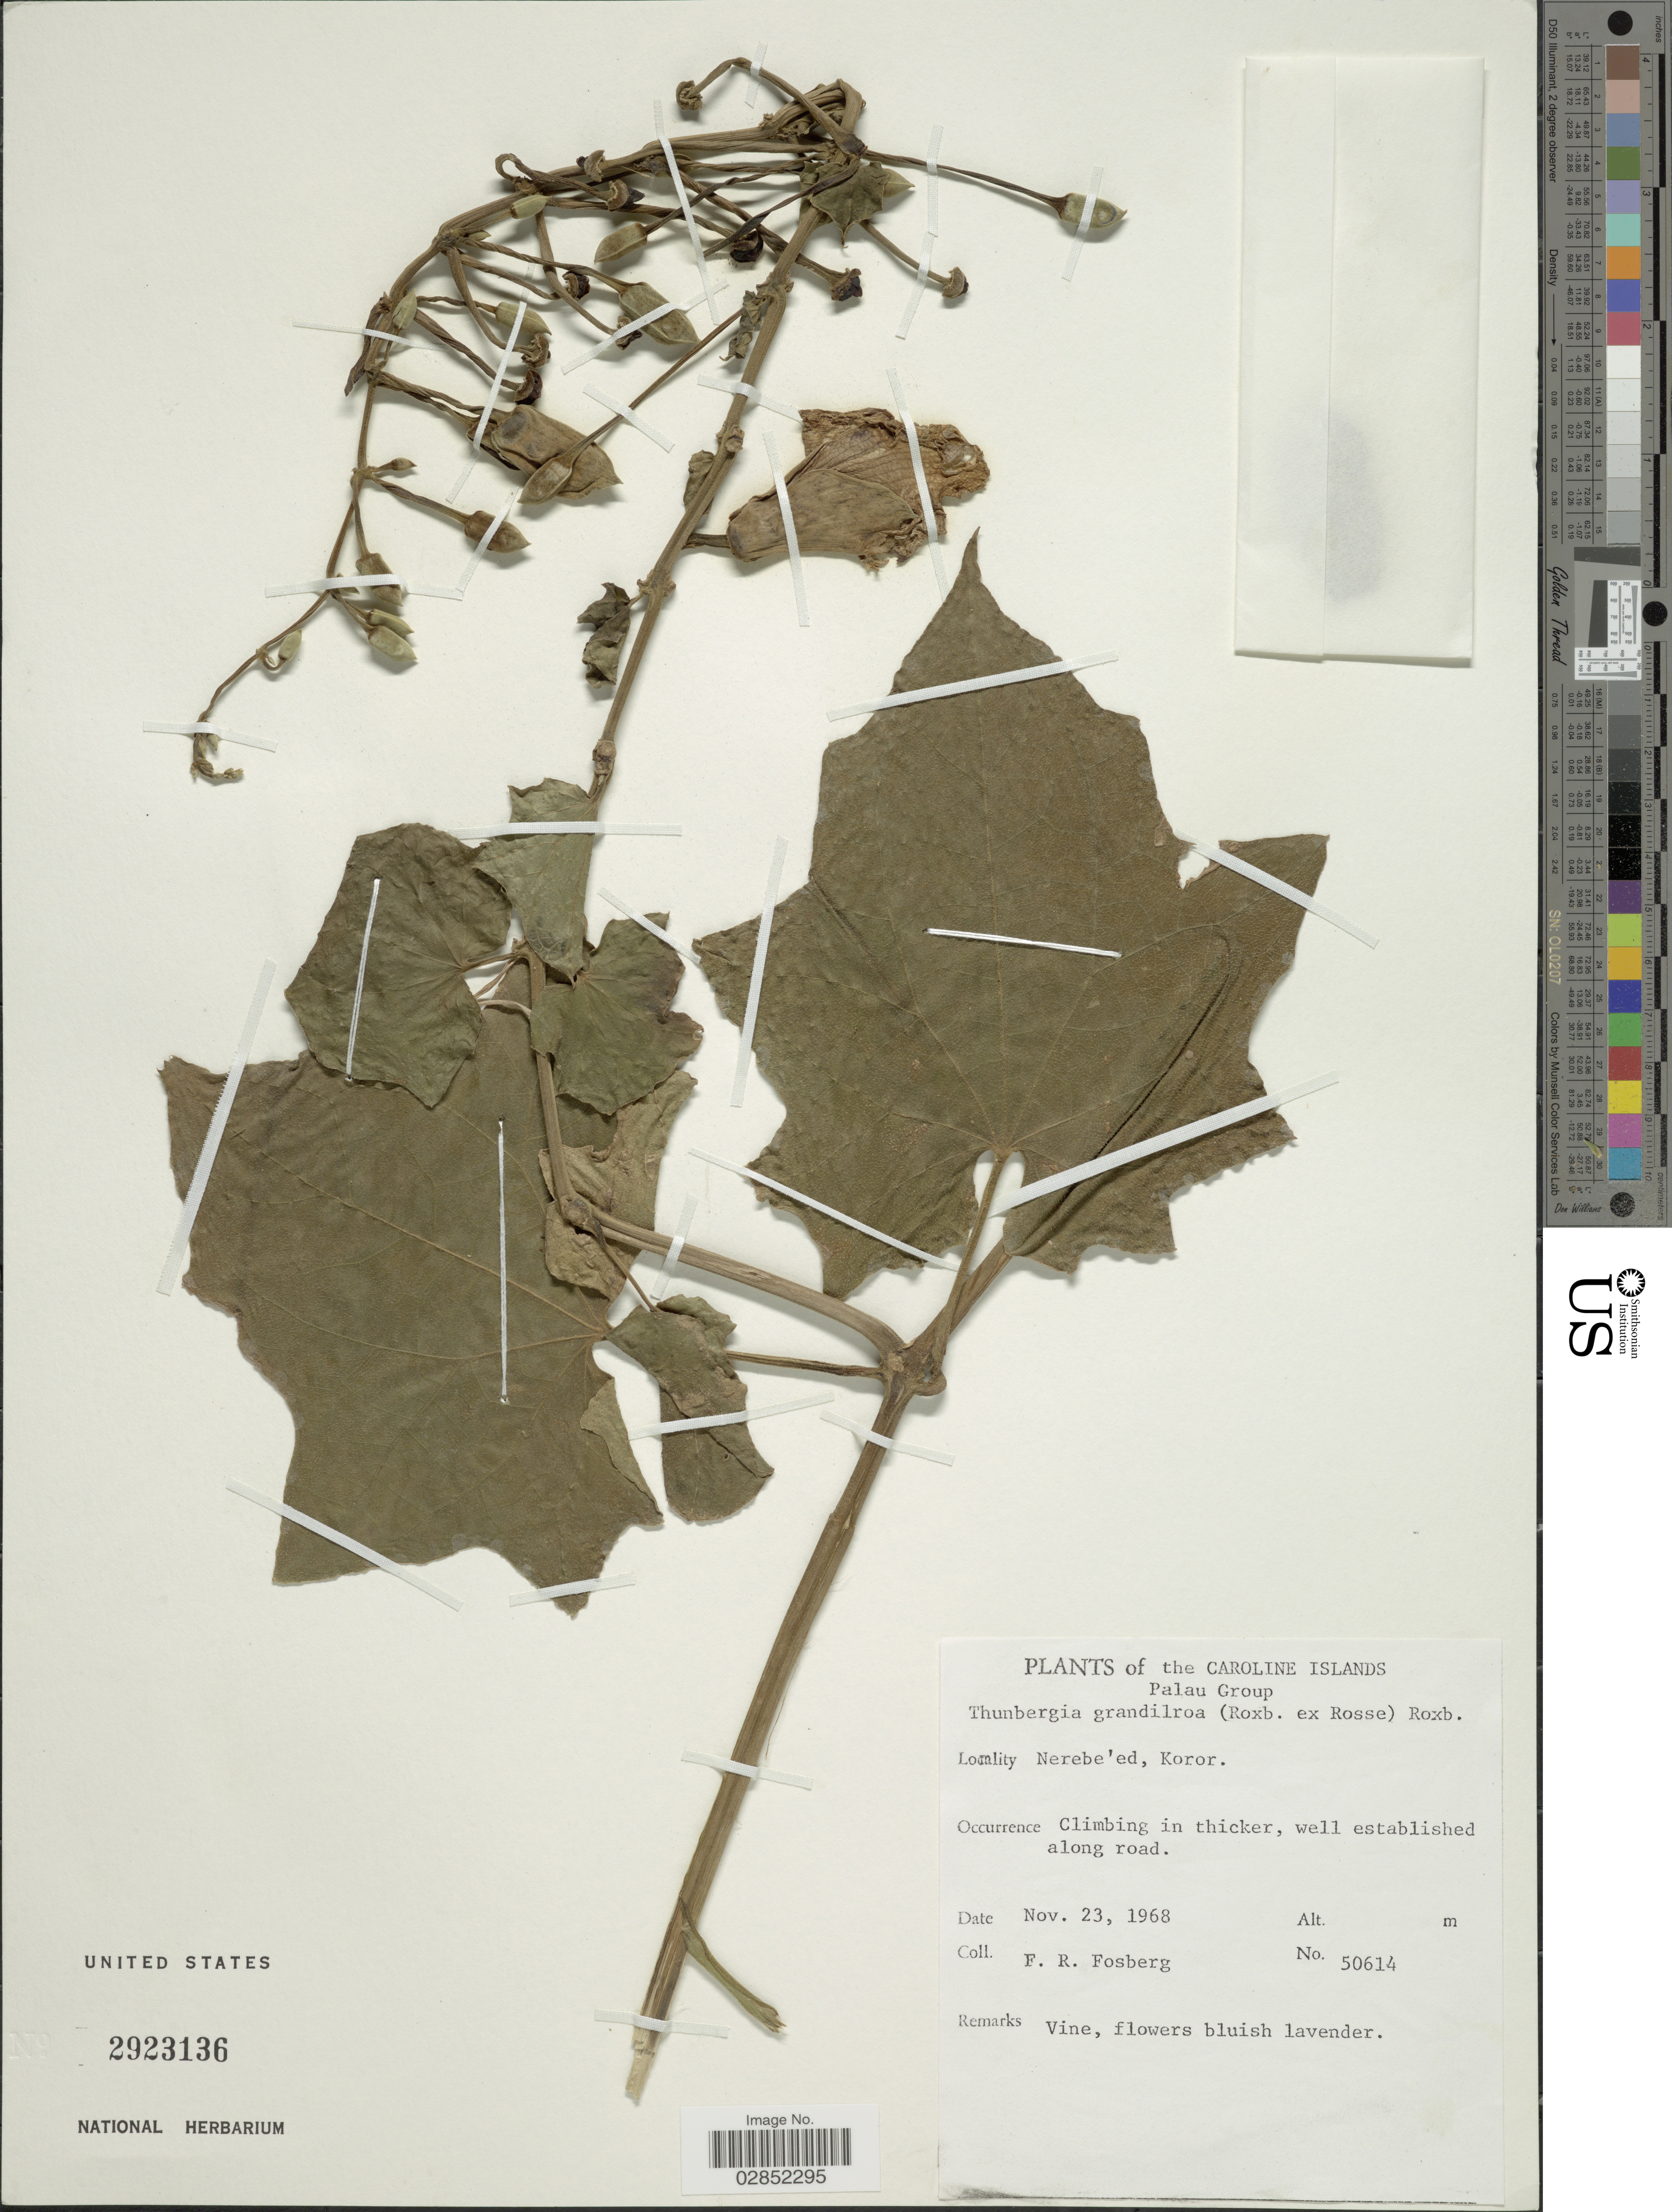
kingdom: Plantae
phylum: Tracheophyta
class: Magnoliopsida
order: Lamiales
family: Acanthaceae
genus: Thunbergia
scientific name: Thunbergia grandiflora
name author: Roxb.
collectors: F. R. Fosberg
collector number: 50614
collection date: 1968-11-23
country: Palau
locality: Caroline Islands. Palau Group. Nerebe'ed, Koror.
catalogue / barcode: US 2923136